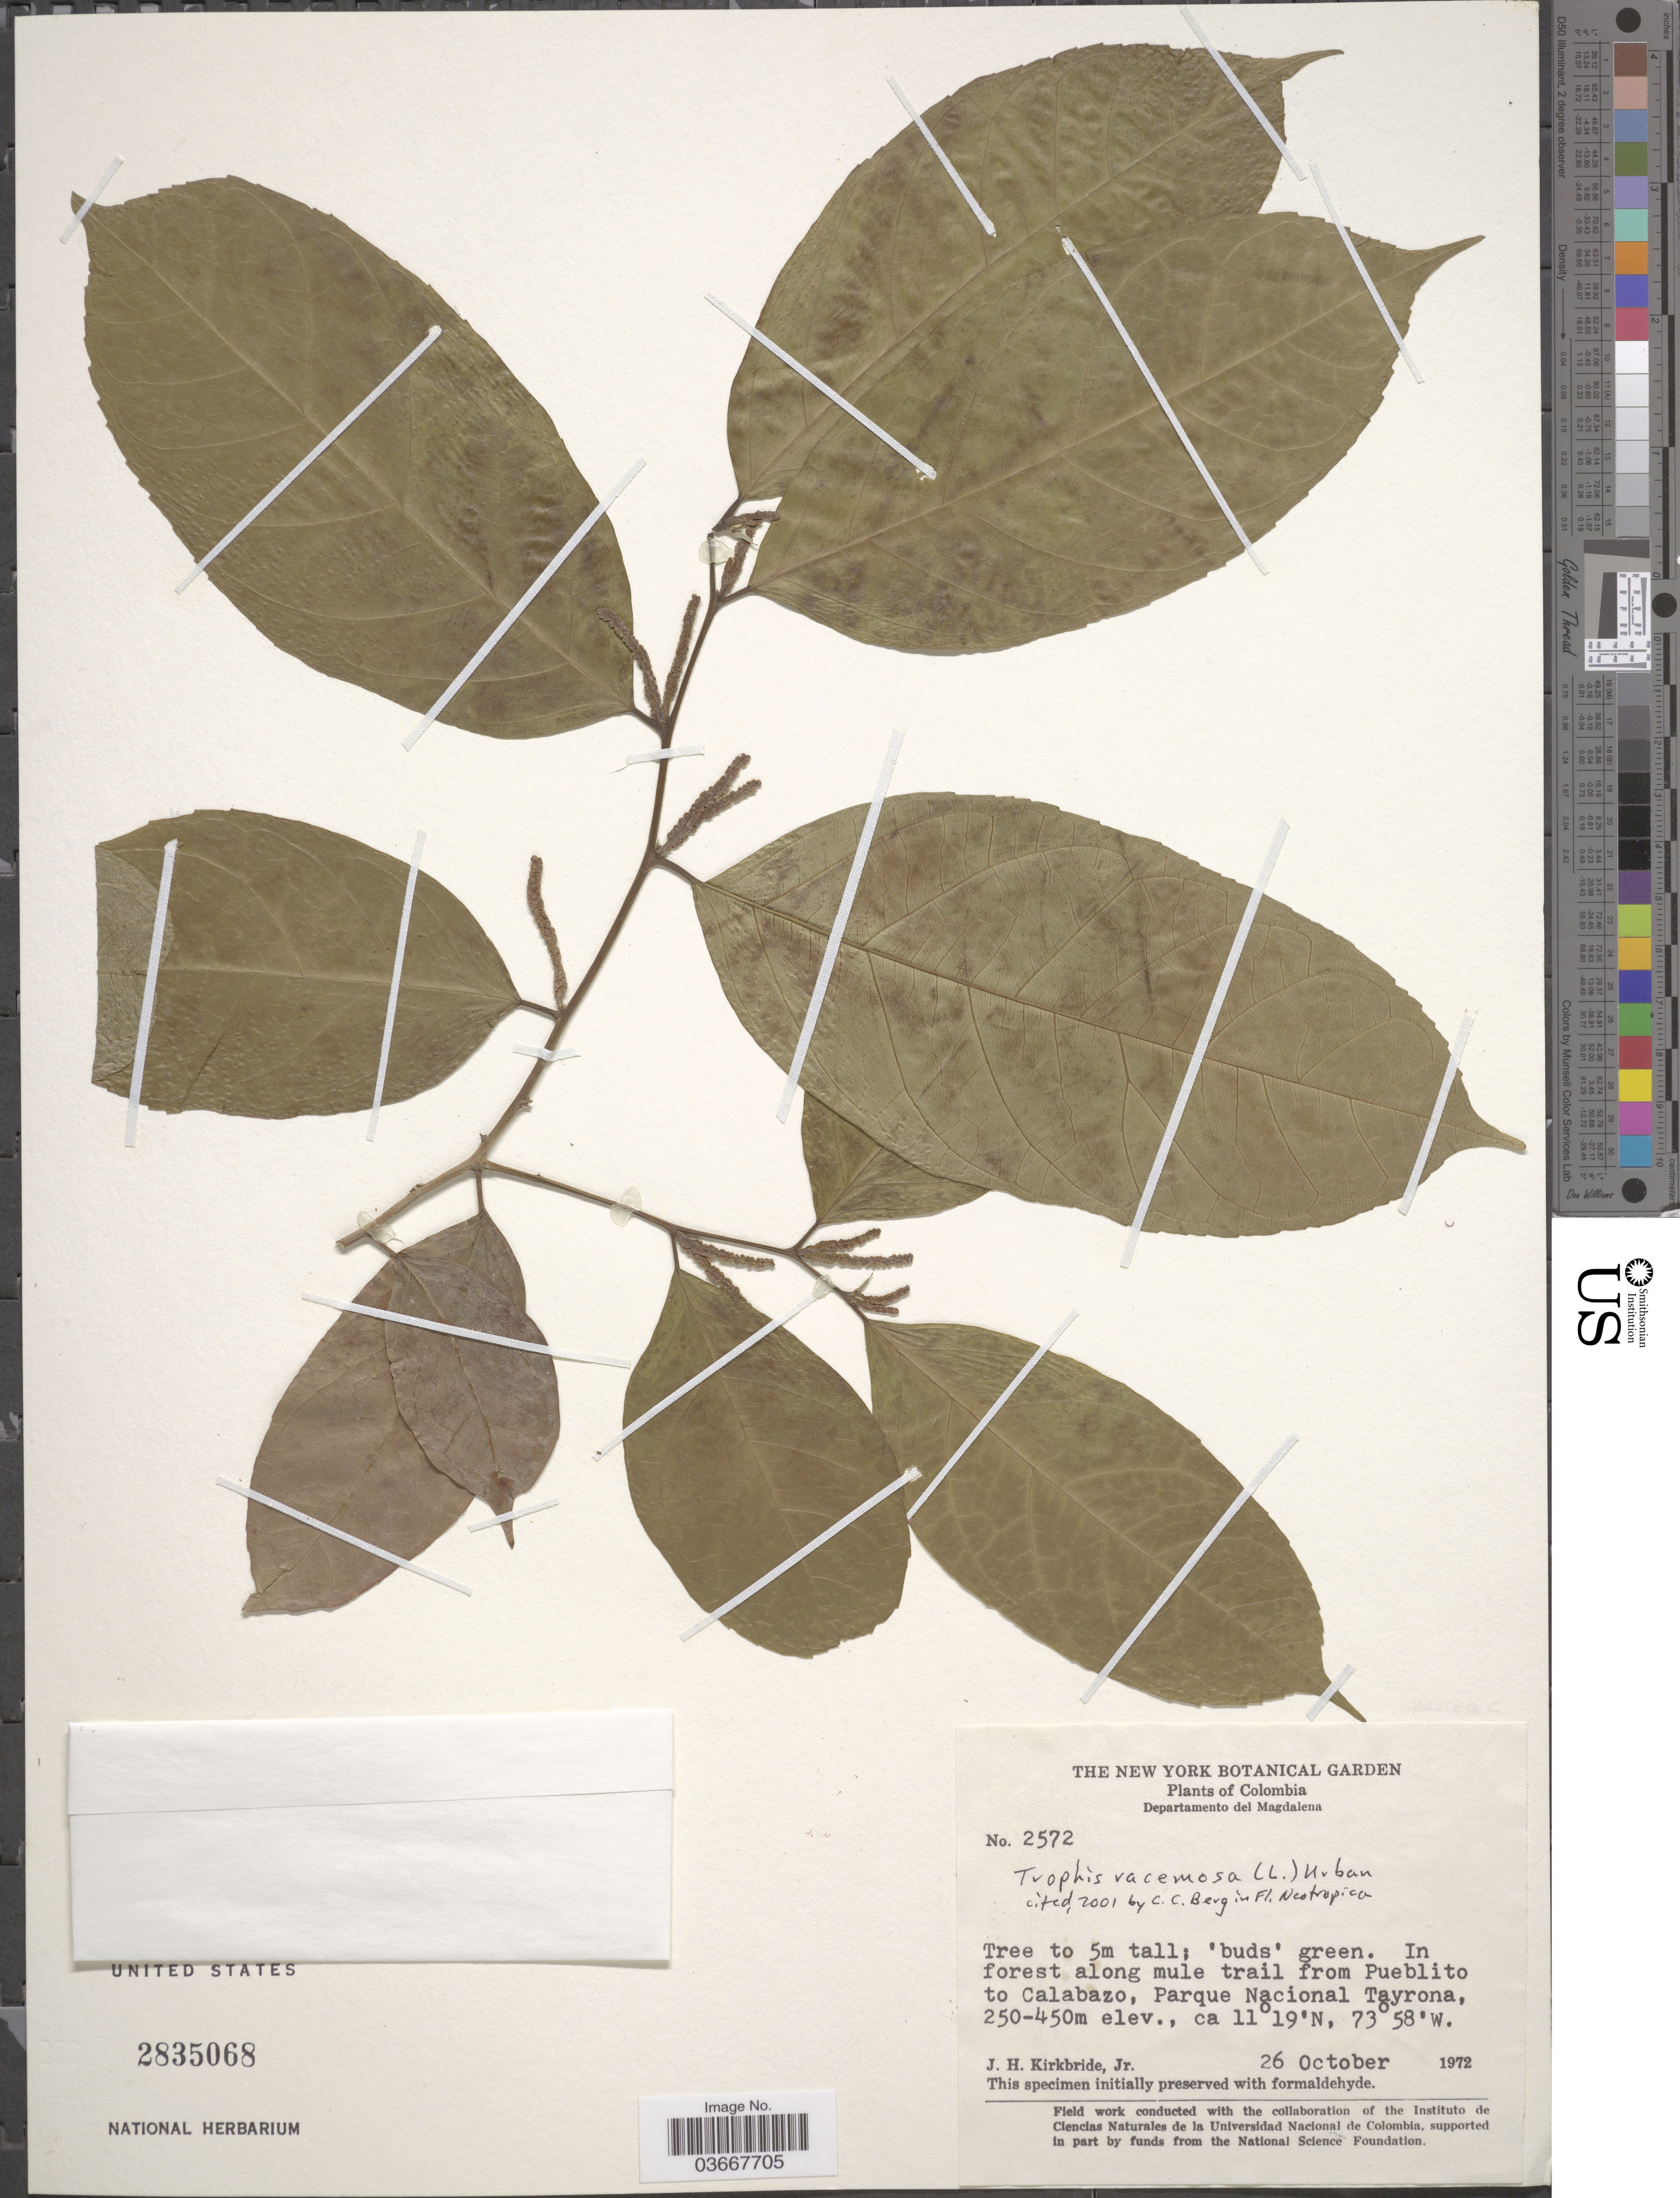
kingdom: Plantae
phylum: Tracheophyta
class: Magnoliopsida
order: Rosales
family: Moraceae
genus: Trophis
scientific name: Trophis racemosa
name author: (L.) Urb.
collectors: J. H. Kirkbride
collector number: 2572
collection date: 1972-10-26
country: Colombia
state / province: Magdalena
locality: Departamento del Magdalena. In forest along mule trail from Pueblito to Calabazo, Parque Nacional Tayrona.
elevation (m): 250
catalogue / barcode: US 2835068